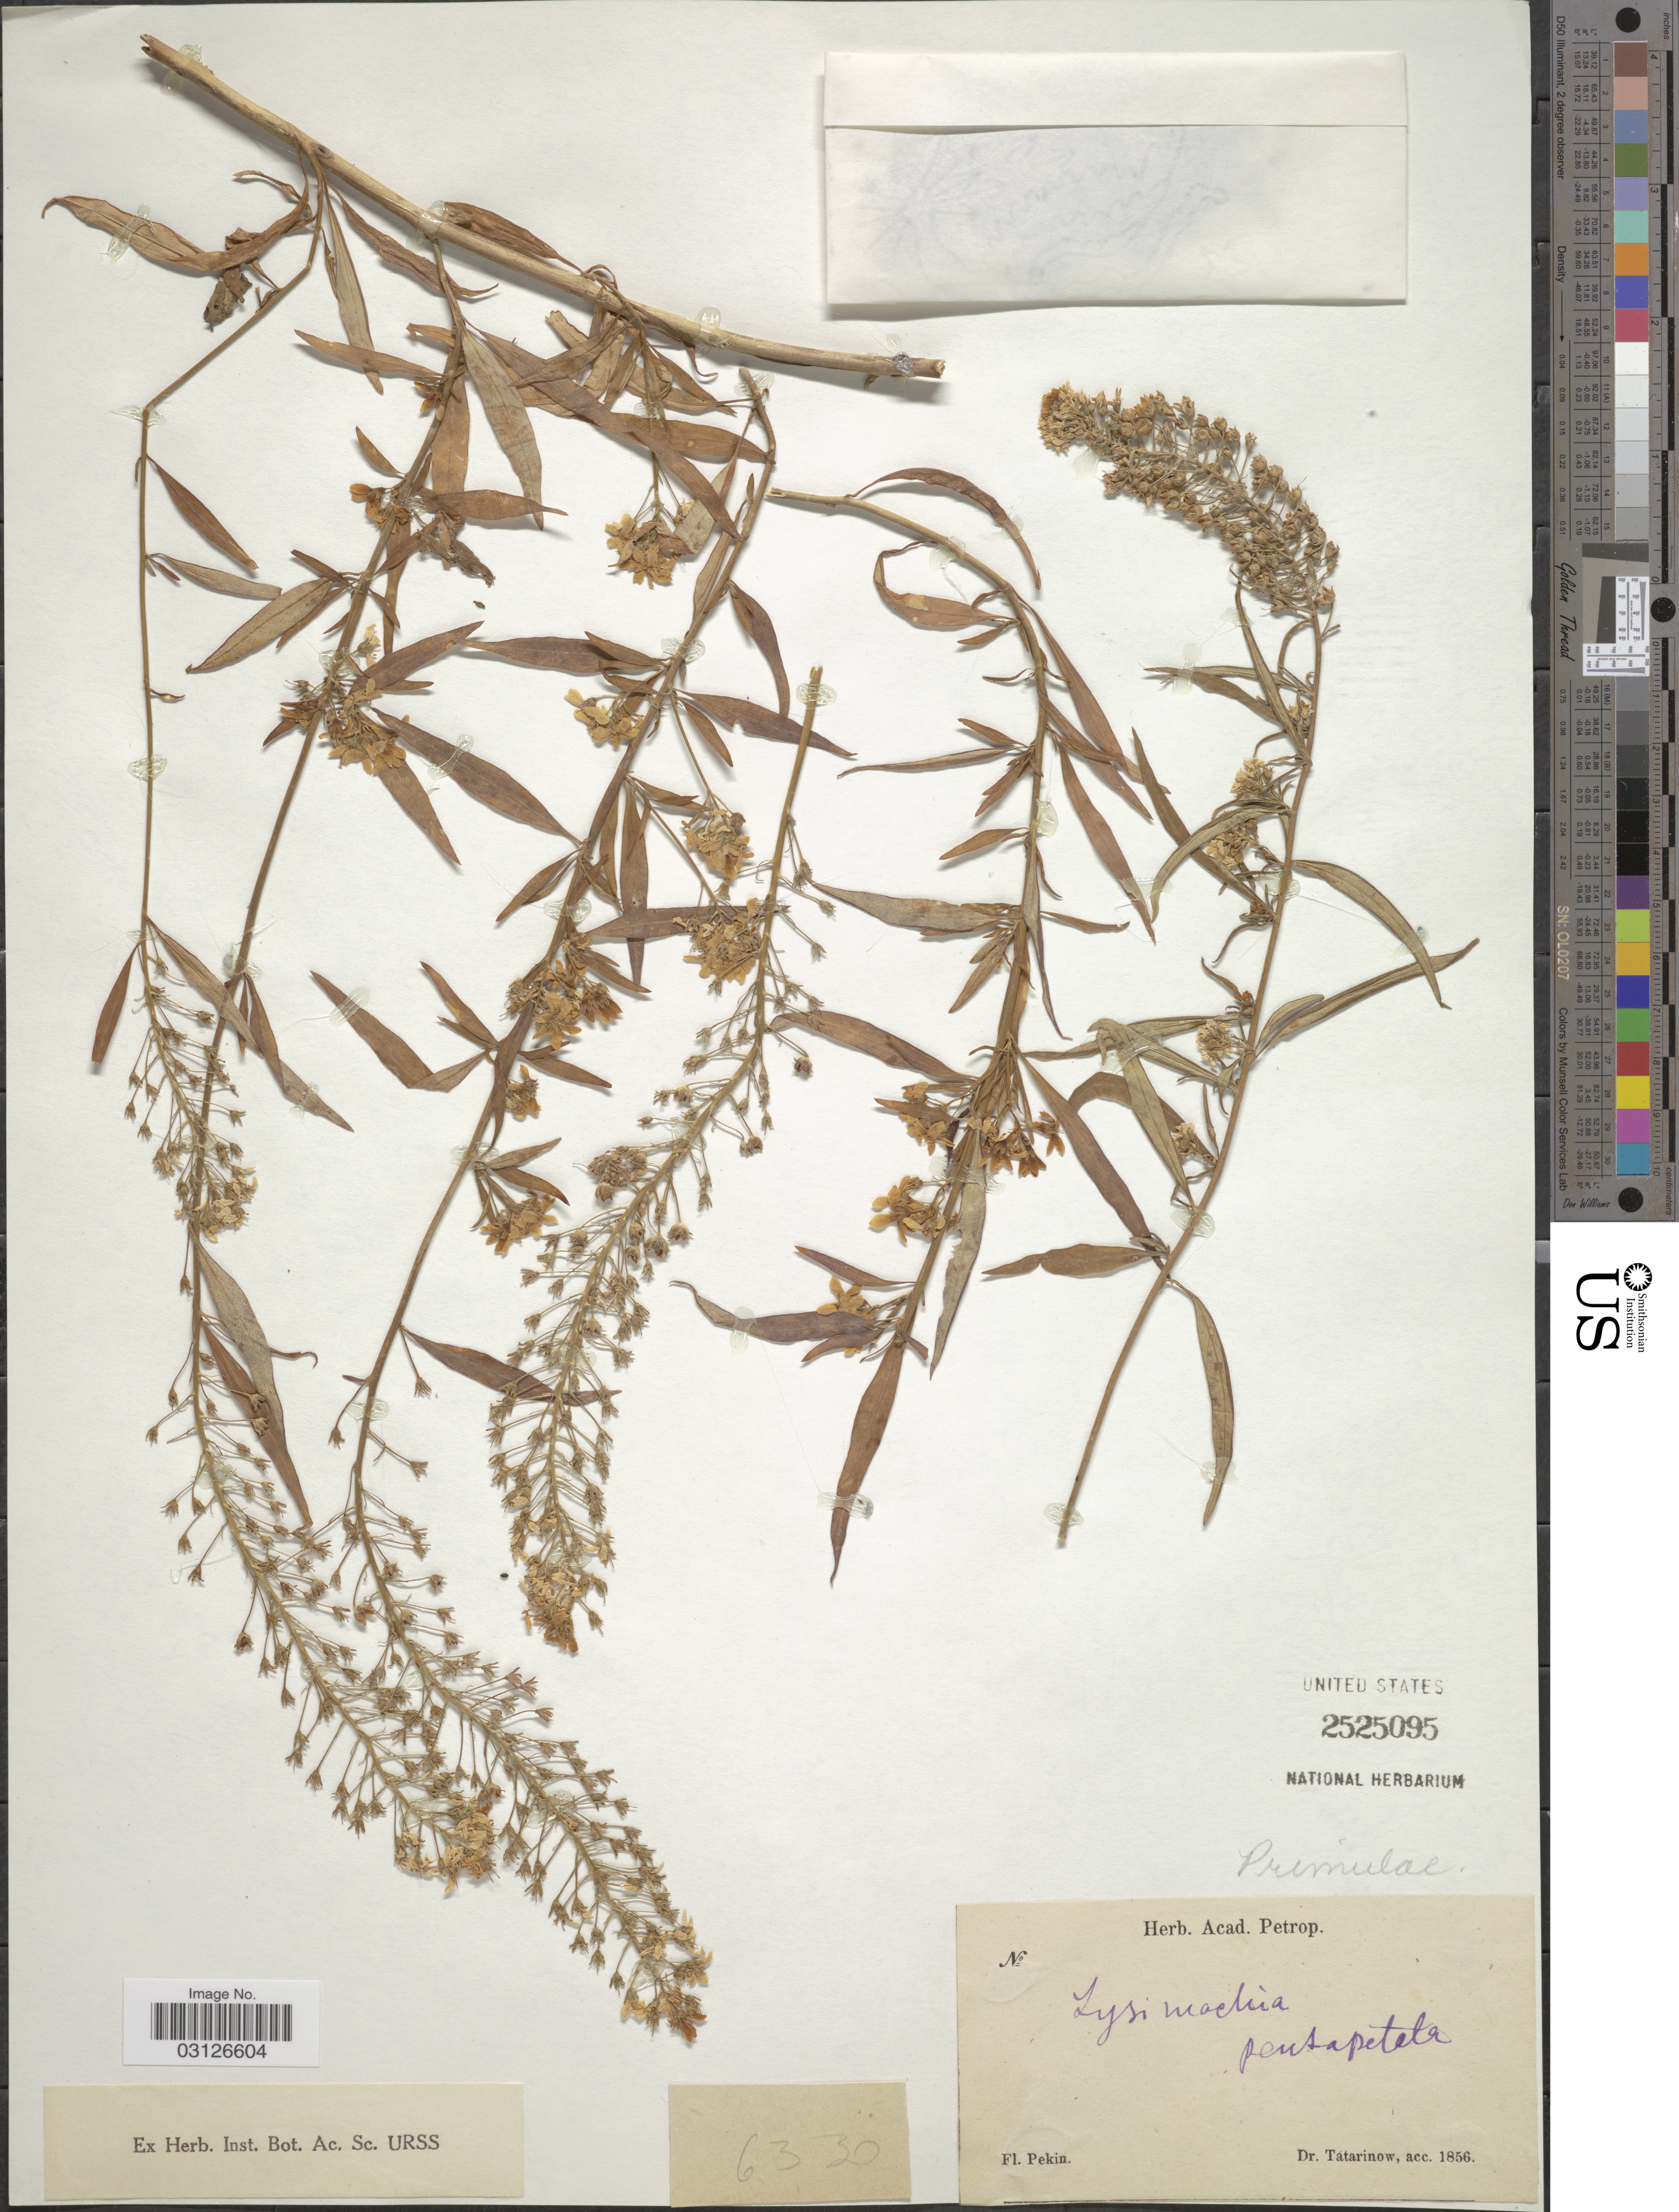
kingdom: Plantae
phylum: Tracheophyta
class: Magnoliopsida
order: Ericales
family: Primulaceae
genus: Lysimachia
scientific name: Lysimachia pentapetala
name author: Bunge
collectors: -. Tatarinow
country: China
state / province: Beijing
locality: Pekin.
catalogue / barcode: US 2525095